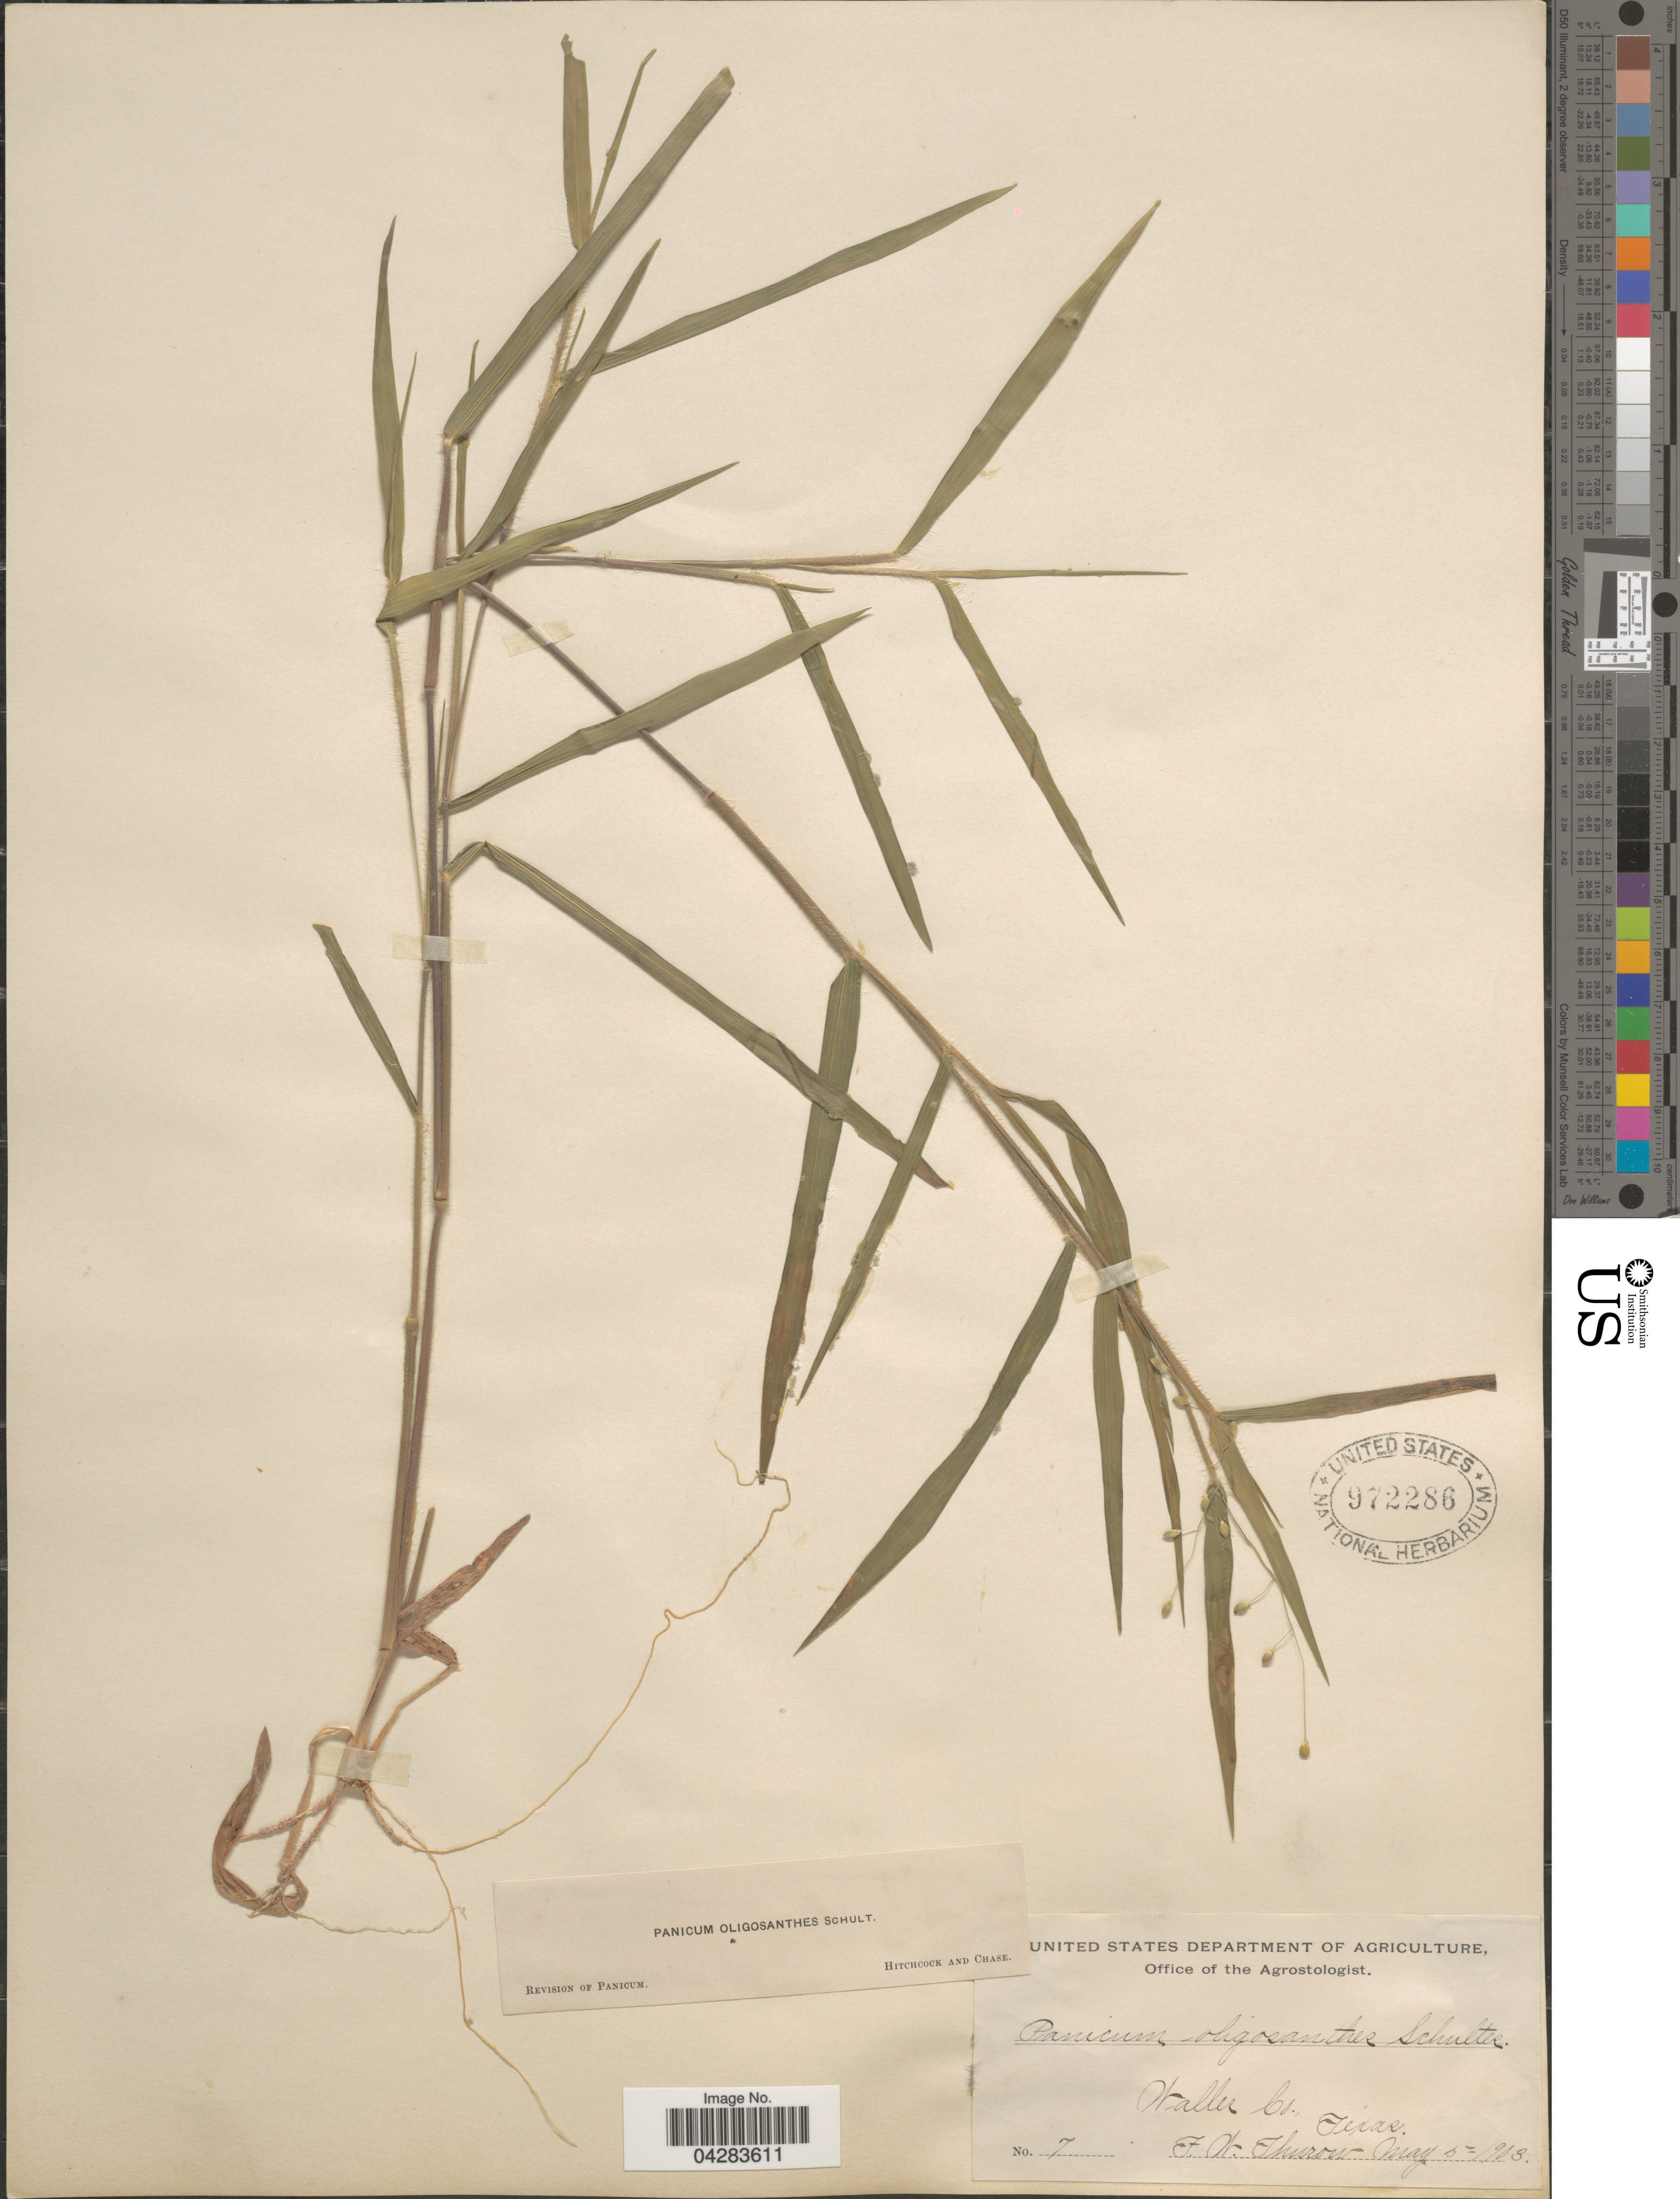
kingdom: Plantae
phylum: Tracheophyta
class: Liliopsida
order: Poales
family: Poaceae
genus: Dichanthelium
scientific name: Dichanthelium oligosanthes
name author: (Schult.) Gould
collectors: F. W. Thurow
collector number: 7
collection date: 1903-05-05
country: United States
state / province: Texas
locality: Waller Co.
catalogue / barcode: US 972286